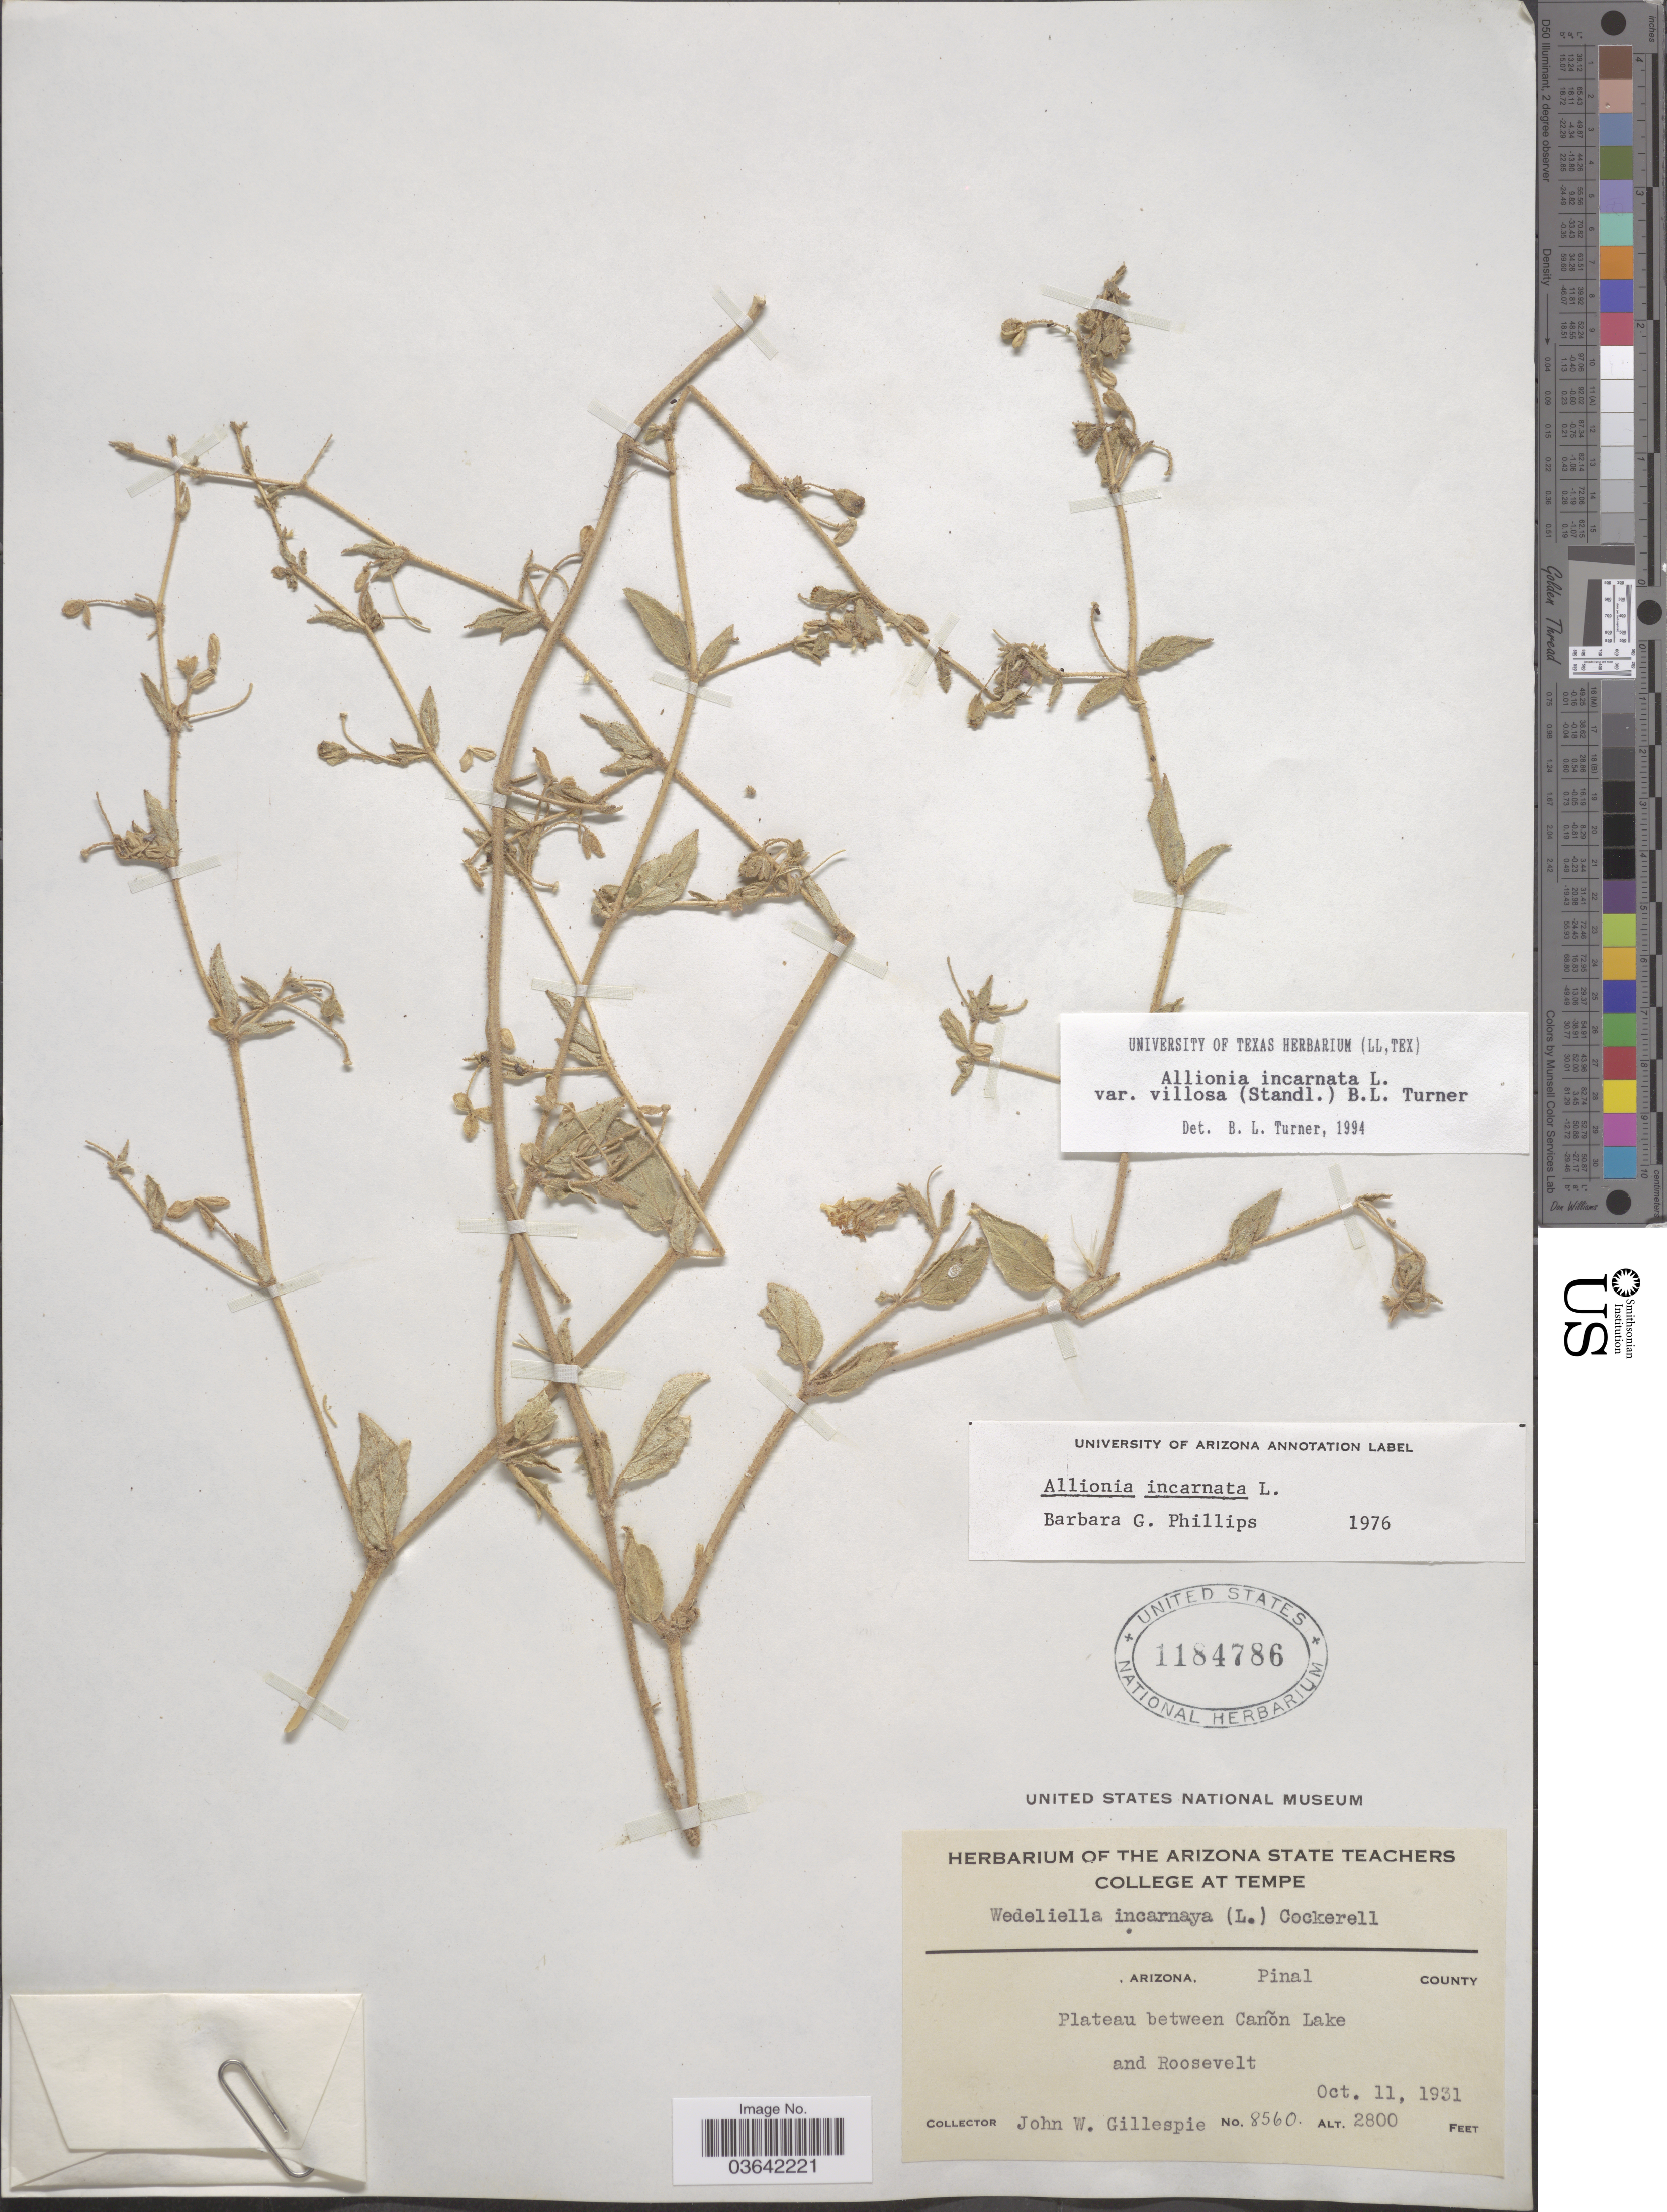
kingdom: Plantae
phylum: Tracheophyta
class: Magnoliopsida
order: Caryophyllales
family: Nyctaginaceae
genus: Allionia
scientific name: Allionia incarnata var. villosa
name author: (Standl.) B.L. Turner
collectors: J. W. Gillespie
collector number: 8560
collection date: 1931-10-11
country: United States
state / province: Arizona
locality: Pinal County. Plateau between Cañon Lake and Roosevelt.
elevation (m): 853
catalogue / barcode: US 1184786